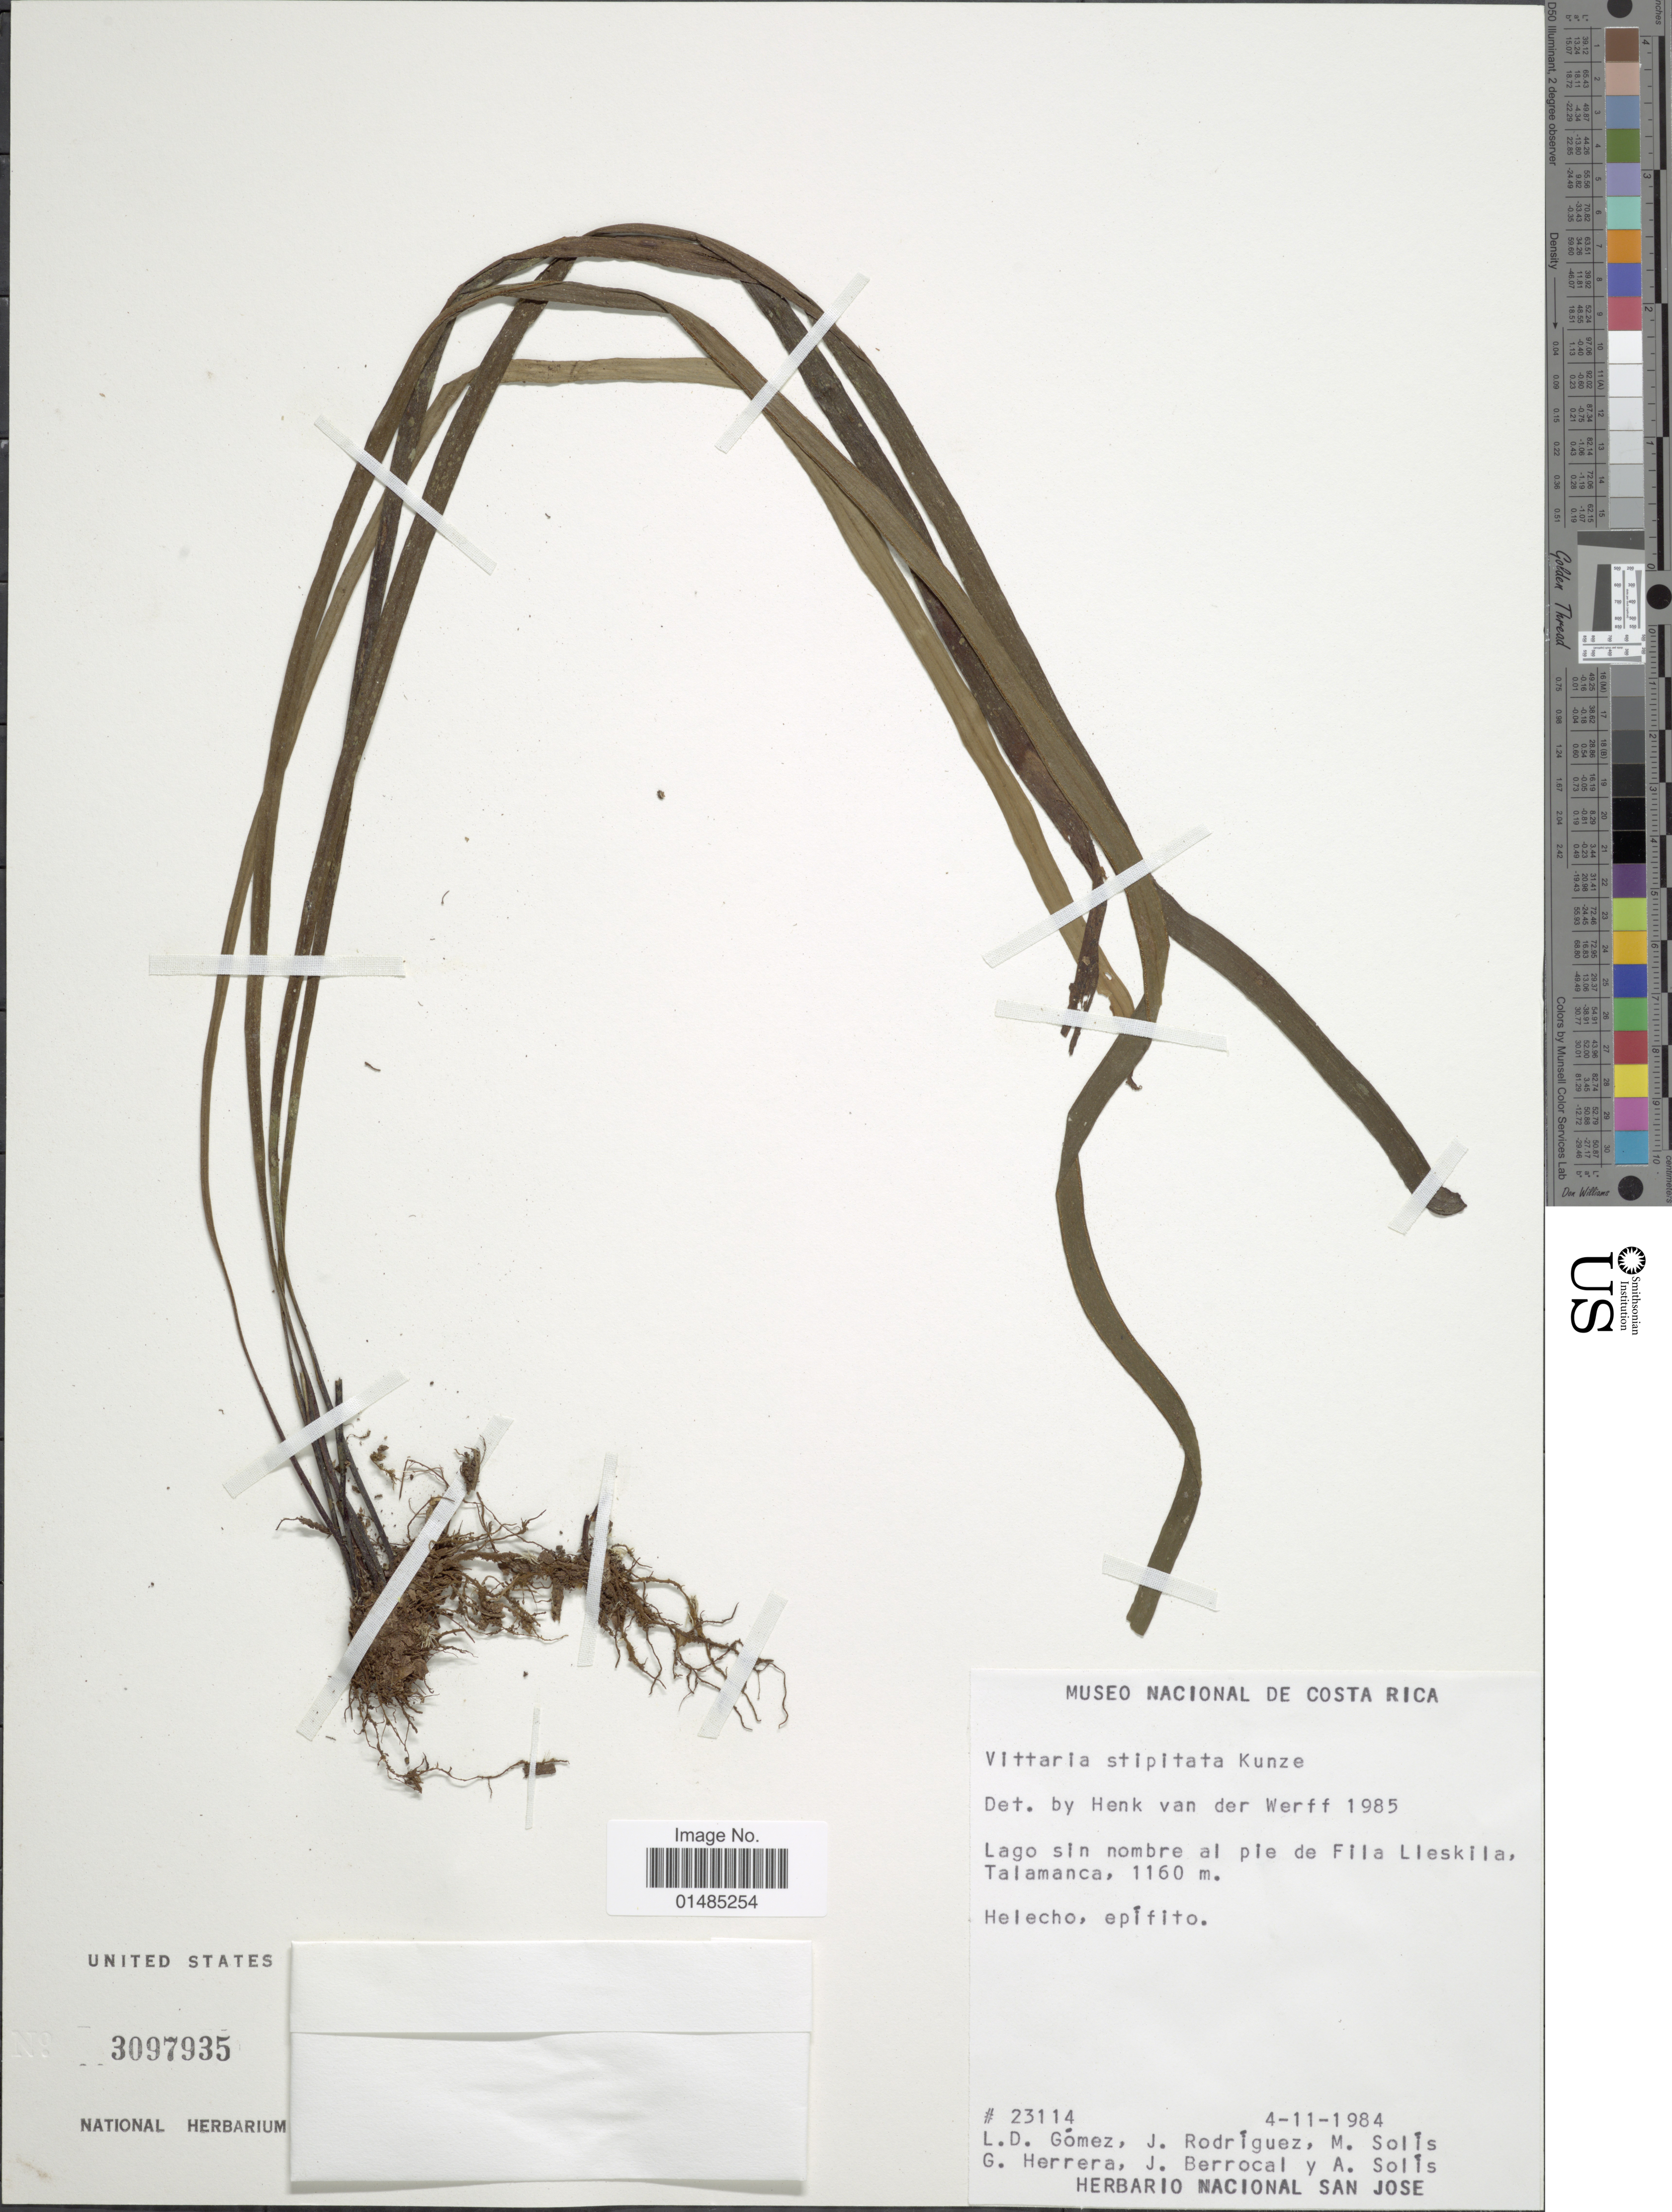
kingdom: Plantae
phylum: Tracheophyta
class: Polypodiopsida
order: Polypodiales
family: Pteridaceae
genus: Radiovittaria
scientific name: Radiovittaria stipitata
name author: (Kunze) E.H. Crane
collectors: L. Gomez, J. Rodríguez, M. Solís, G. Herrera & et al.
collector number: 23114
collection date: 1984-11-04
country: Costa Rica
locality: Lago sin nombre el pie de Fila Lieskila, Talamanca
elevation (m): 1160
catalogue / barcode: US 3097935